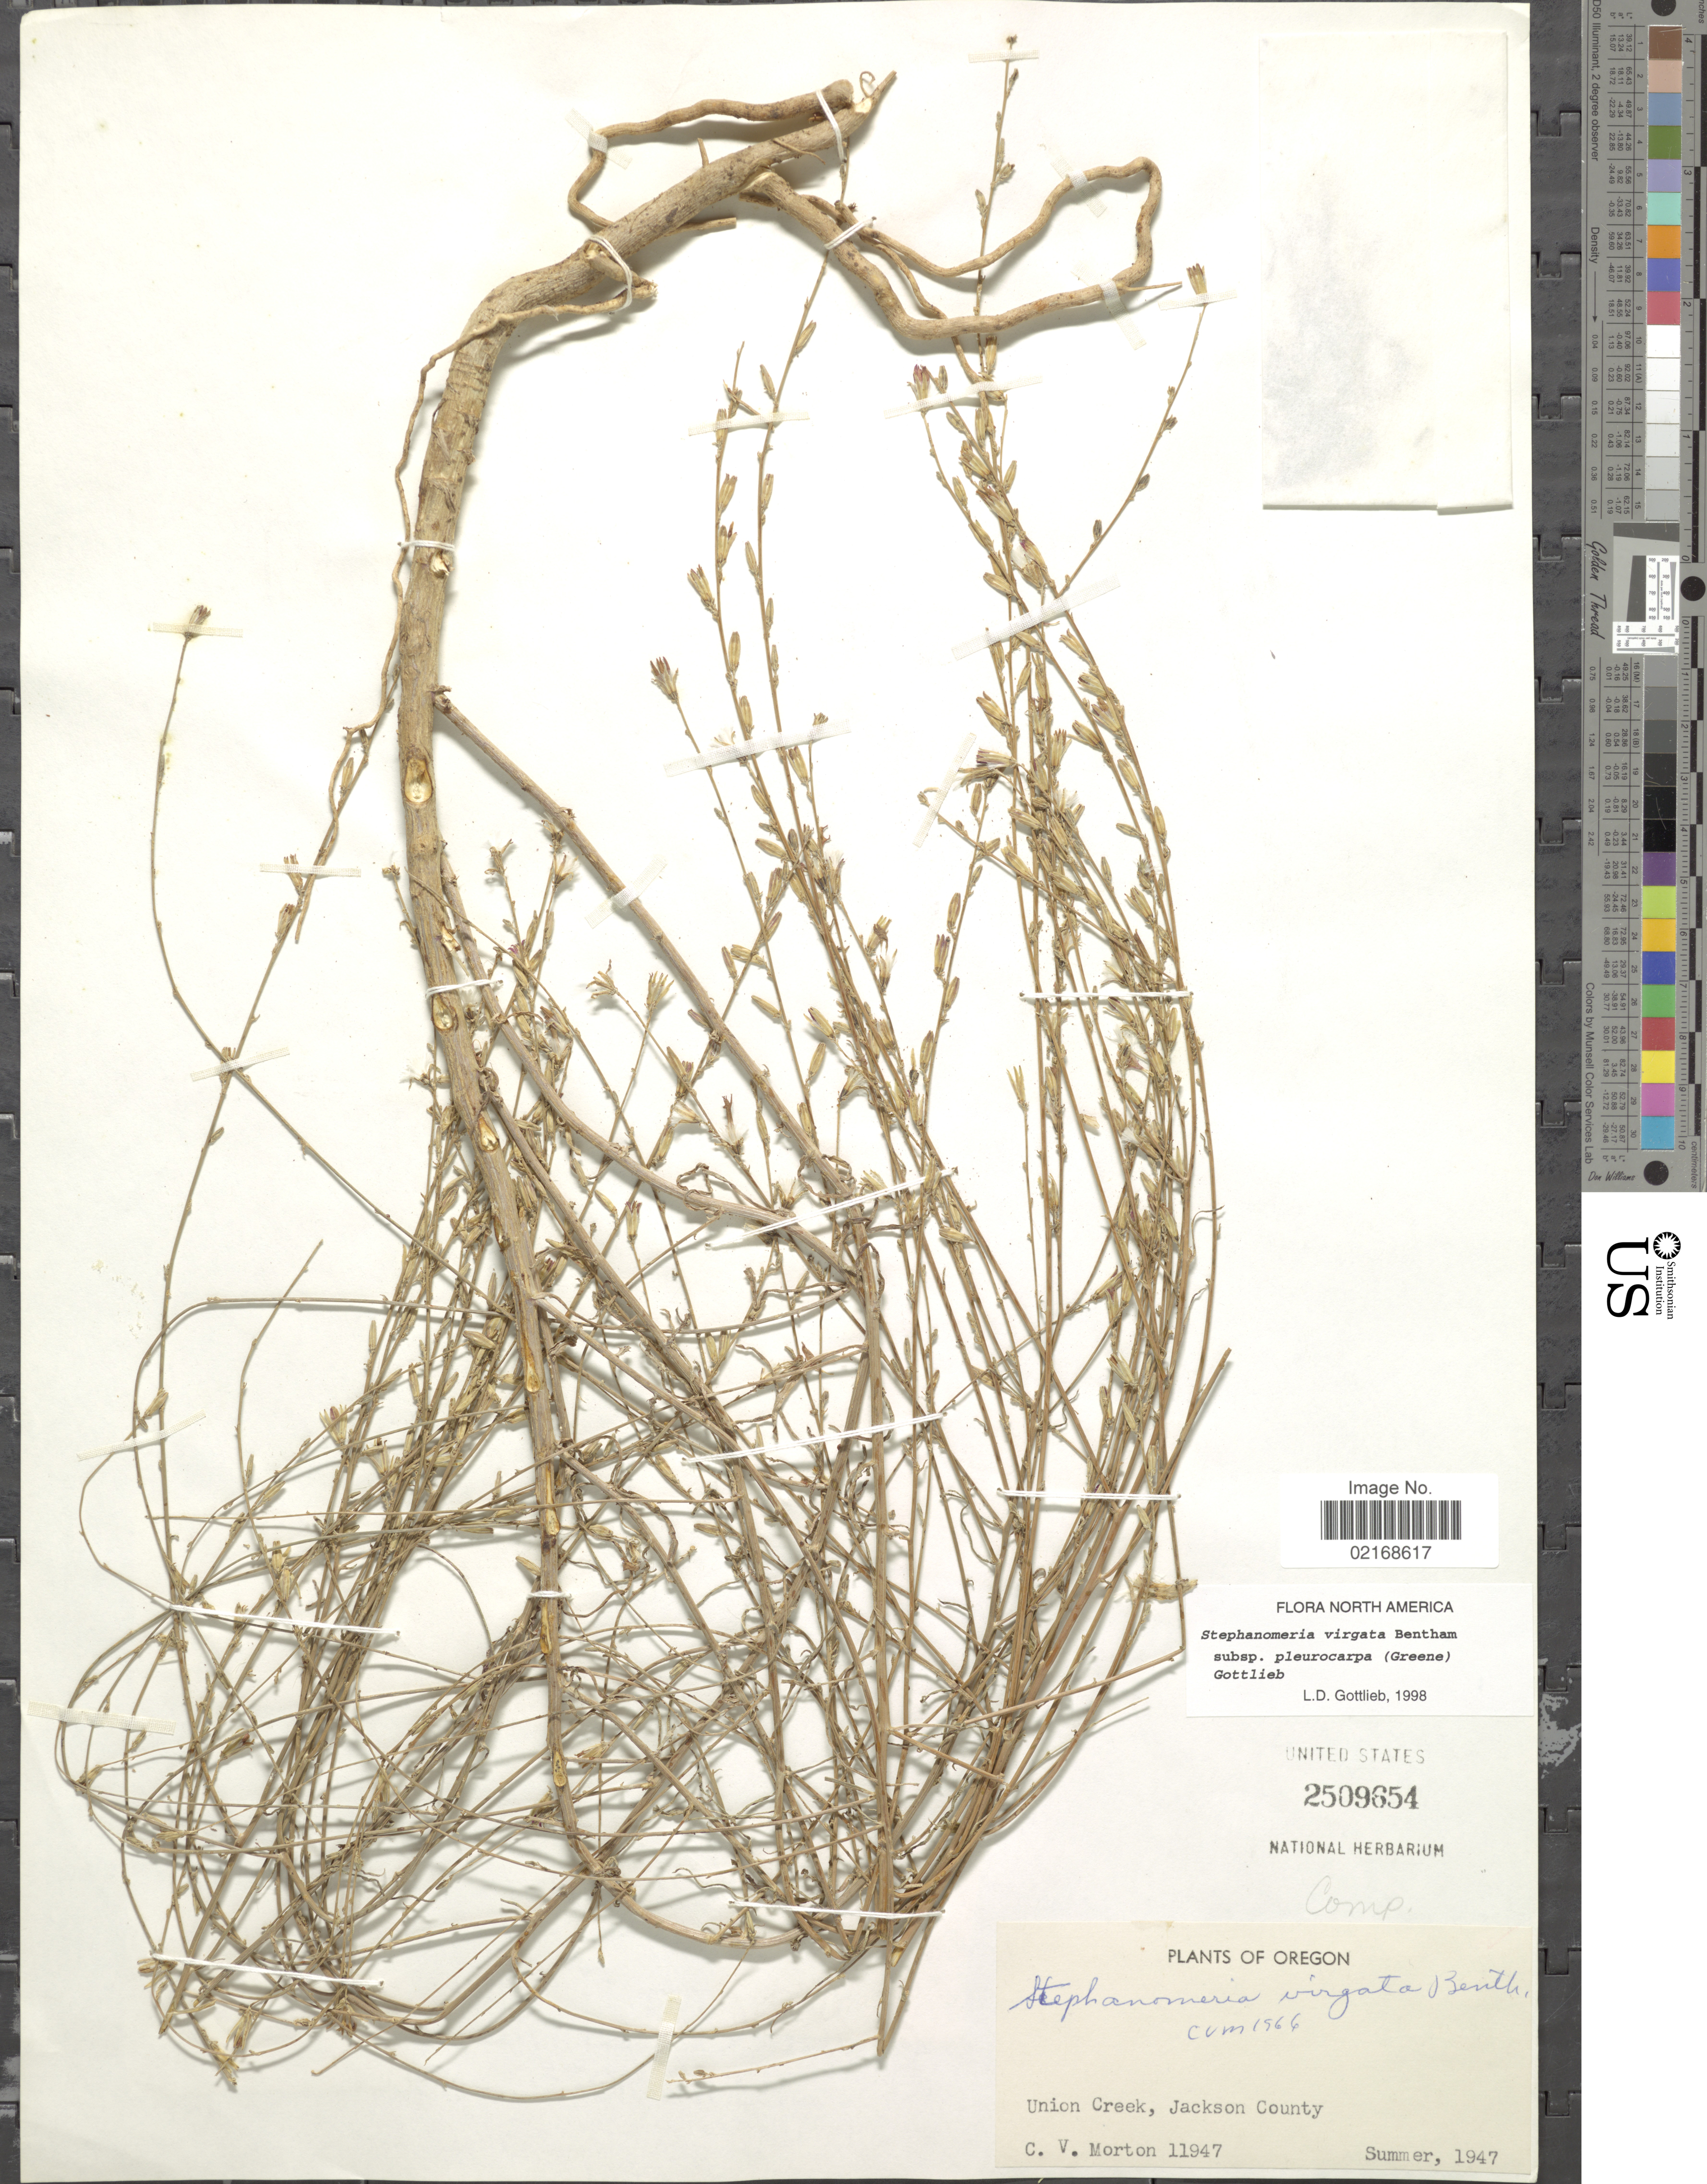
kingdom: Plantae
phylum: Tracheophyta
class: Magnoliopsida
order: Asterales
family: Asteraceae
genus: Stephanomeria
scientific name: Stephanomeria virgata subsp. pleurocarpa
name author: (Greene) Gottlieb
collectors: C. V. Morton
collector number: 11947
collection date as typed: Summer 1947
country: United States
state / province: Oregon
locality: Union Creek, Jackson County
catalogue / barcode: US 2509654